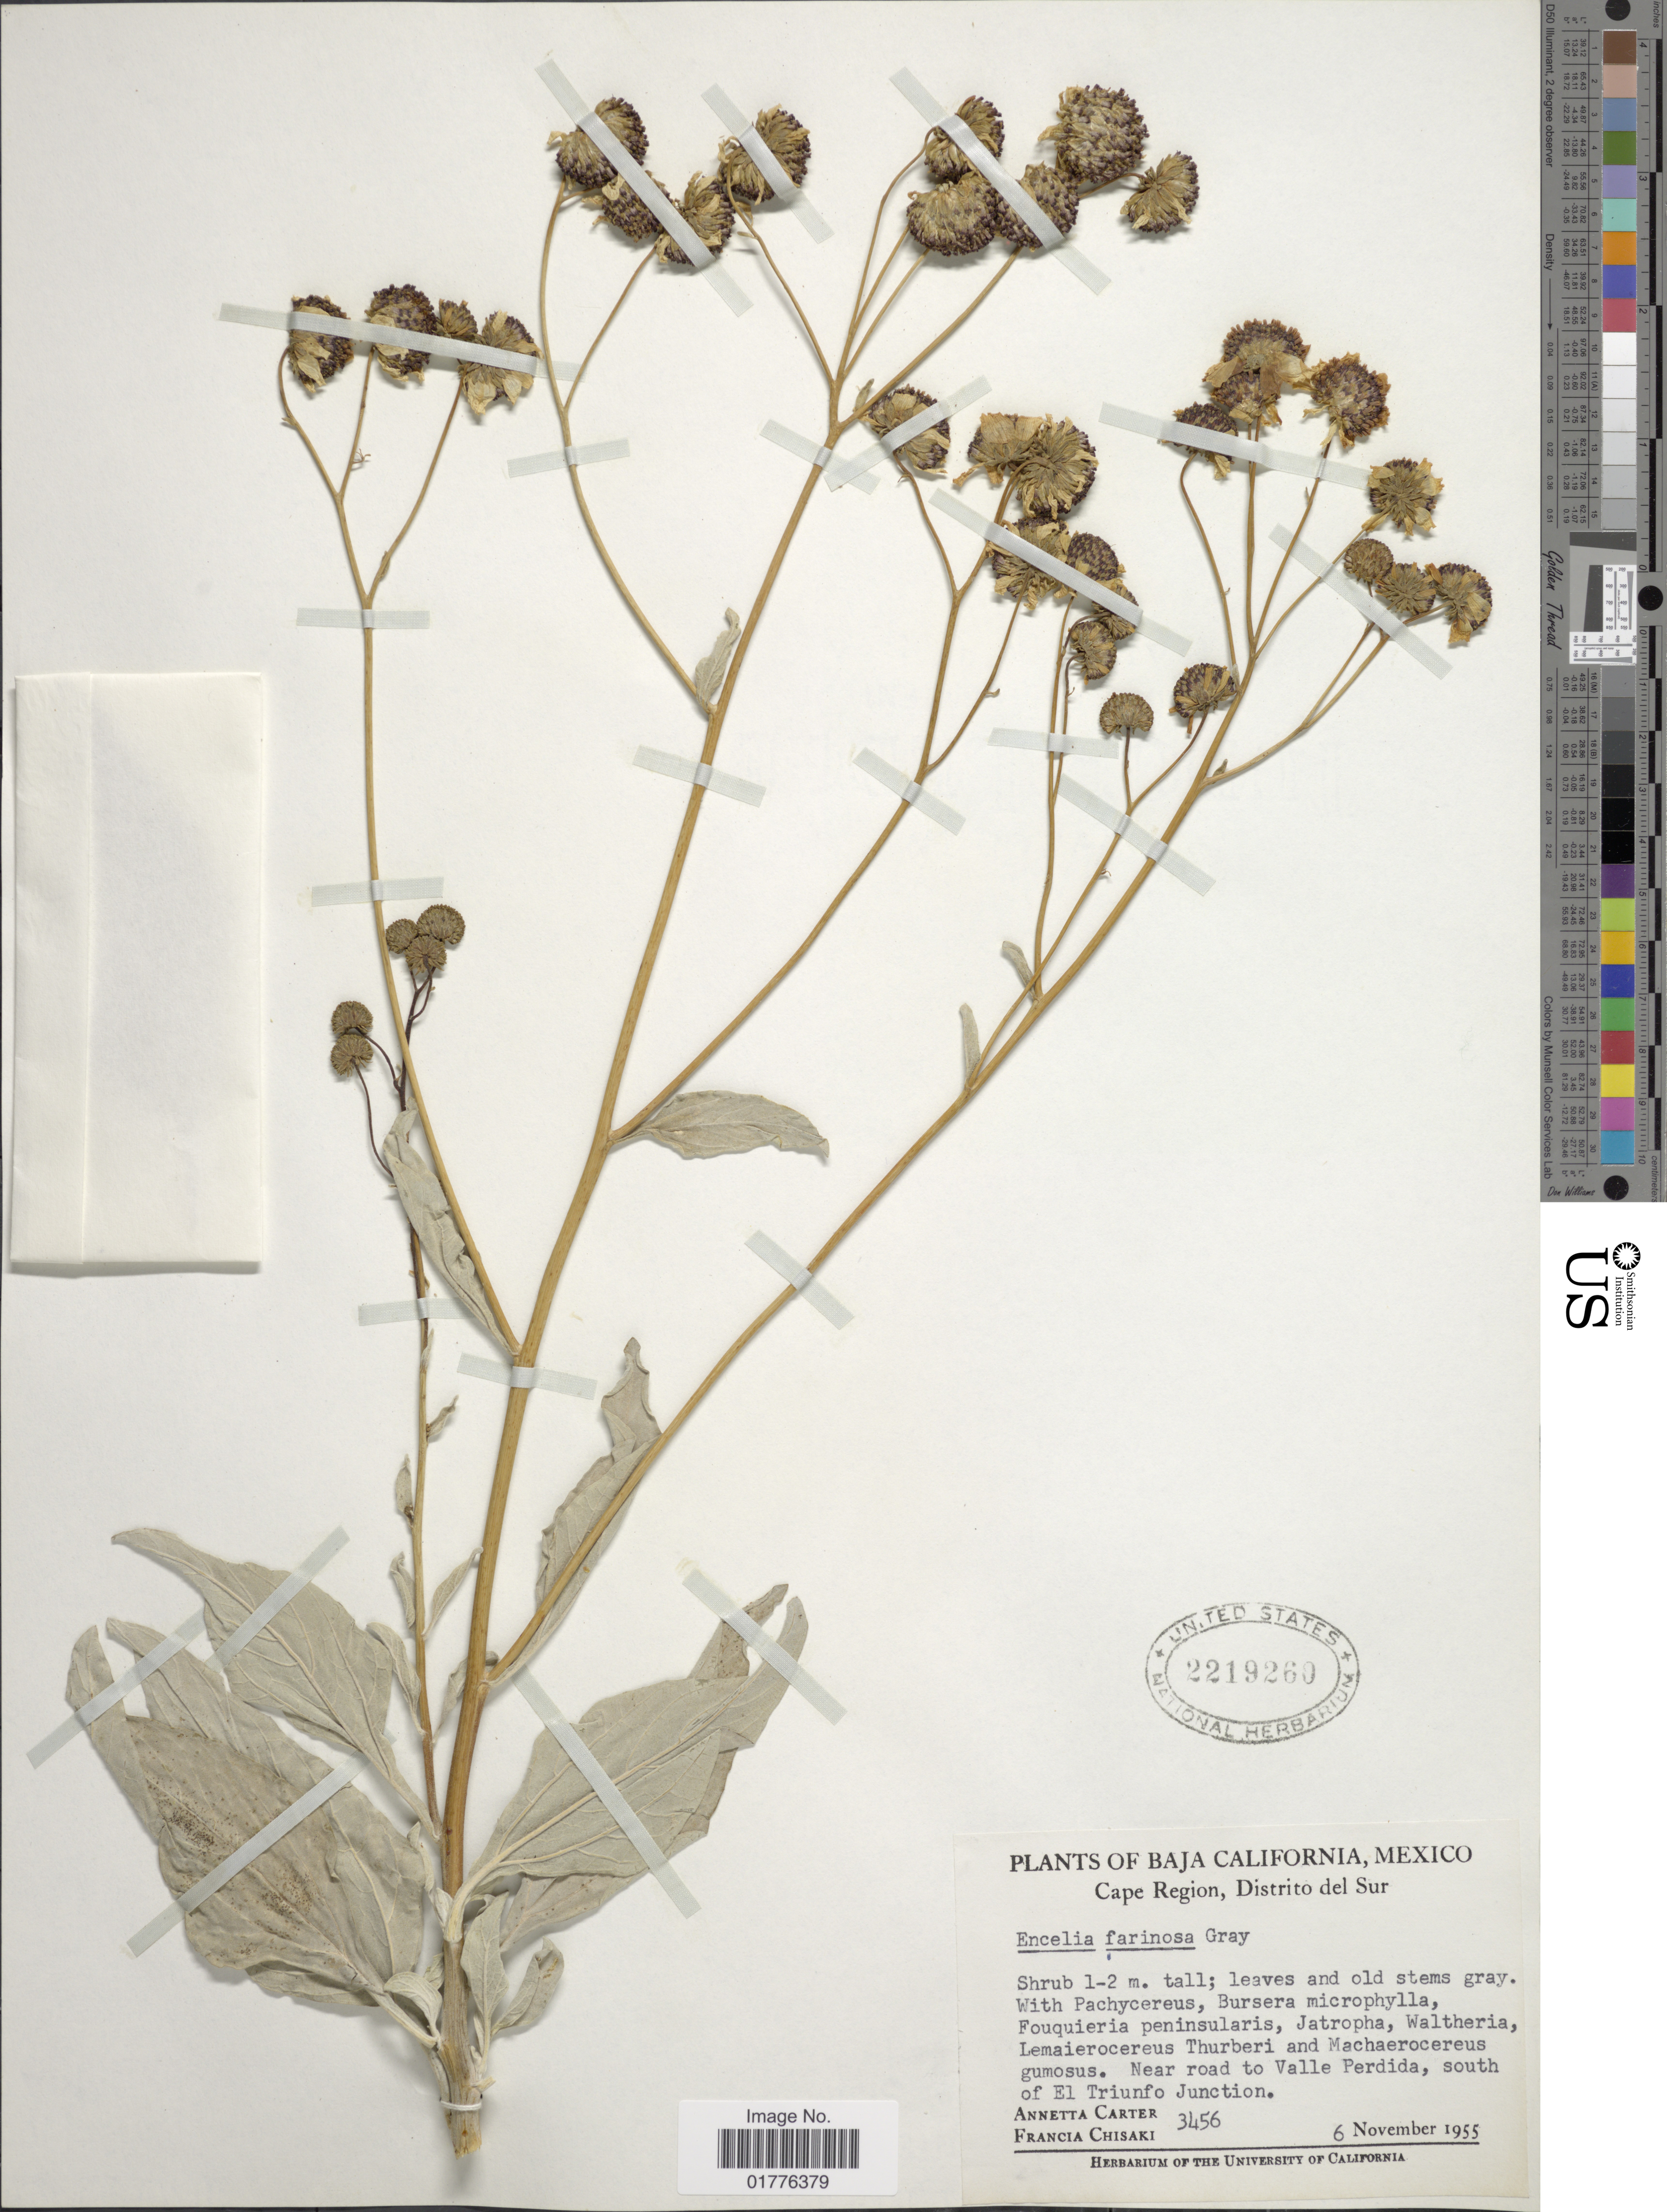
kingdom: Plantae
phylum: Tracheophyta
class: Magnoliopsida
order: Asterales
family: Asteraceae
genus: Encelia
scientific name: Encelia farinosa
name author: A. Gray ex Torr. in Emory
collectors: A. Carter & F. Chisaki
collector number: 3456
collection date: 1955-11-06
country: Mexico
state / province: Baja California Sur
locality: Cape Region, Near road to Valle Perdida, south of El Triunfo Junction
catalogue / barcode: US 2219260